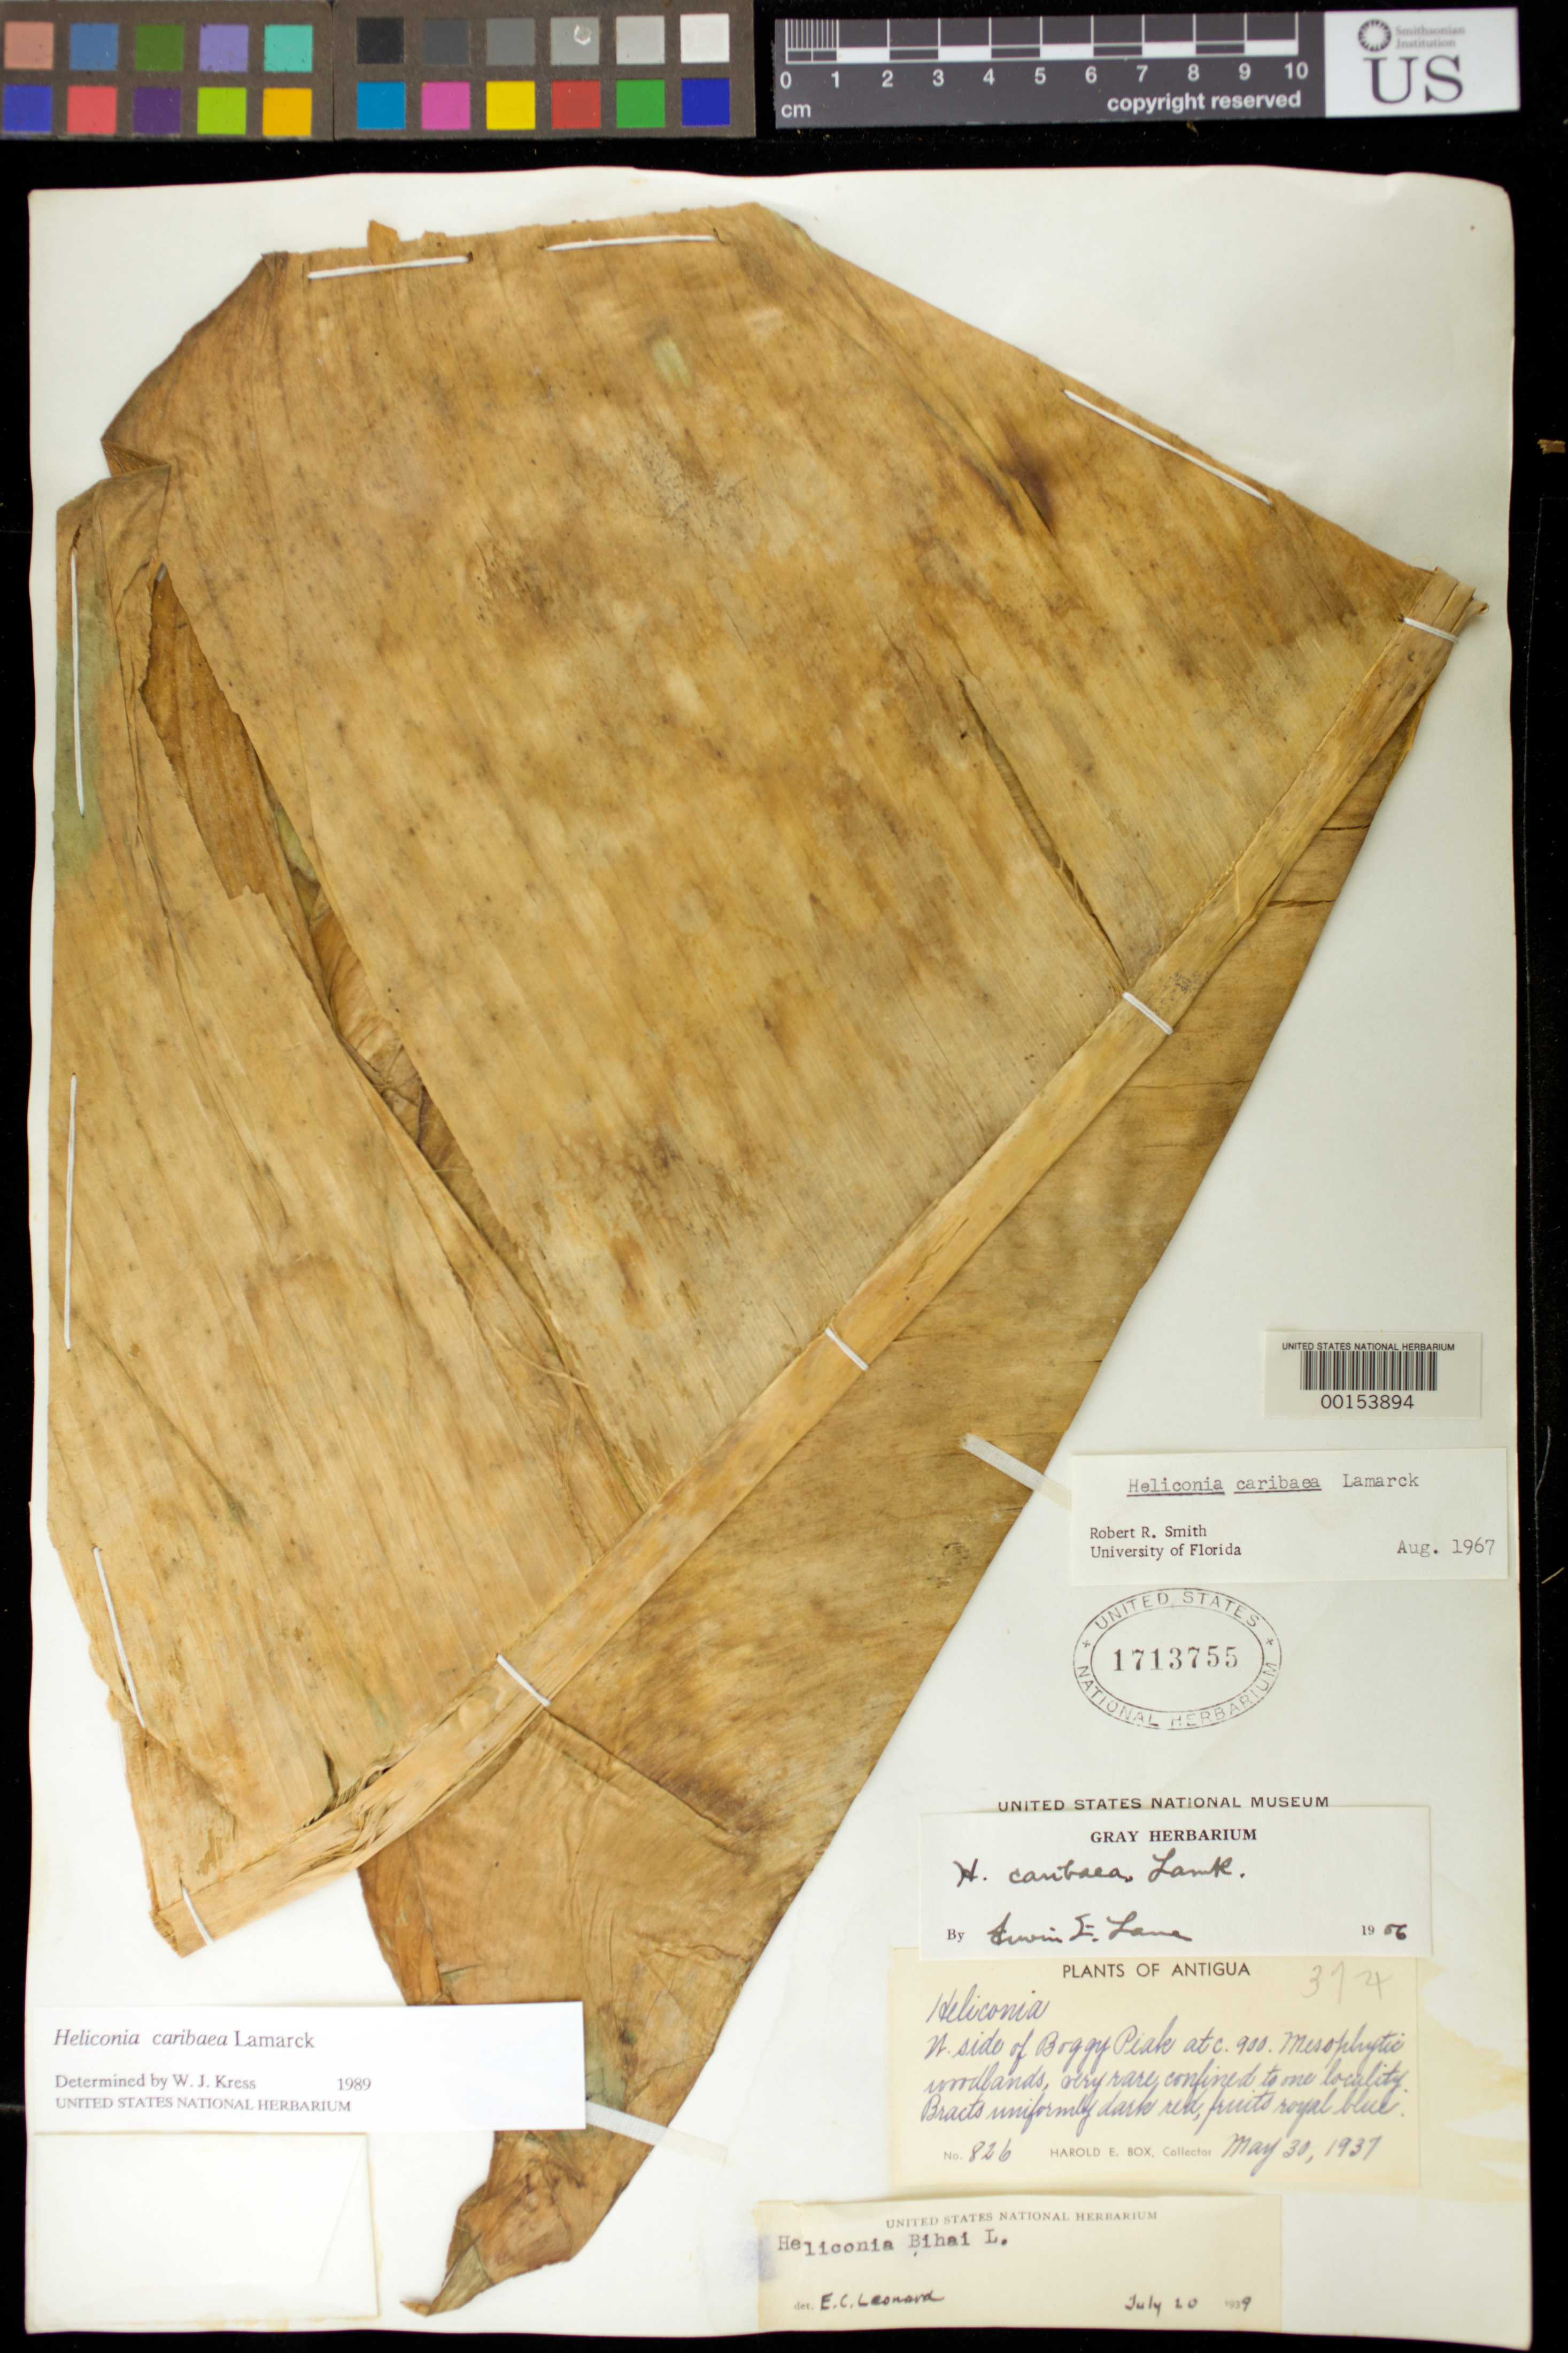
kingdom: Plantae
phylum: Tracheophyta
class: Liliopsida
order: Zingiberales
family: Heliconiaceae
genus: Heliconia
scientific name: Heliconia caribaea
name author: Lam.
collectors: H. E. Box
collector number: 826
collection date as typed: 30 May 1937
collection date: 1937-05-30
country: Antigua and Barbuda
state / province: Saint Mary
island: Antigua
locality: W side of Boggy Peak, mesophytic woodlands, very rare, confined to one locality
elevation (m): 274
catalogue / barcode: US 1713755